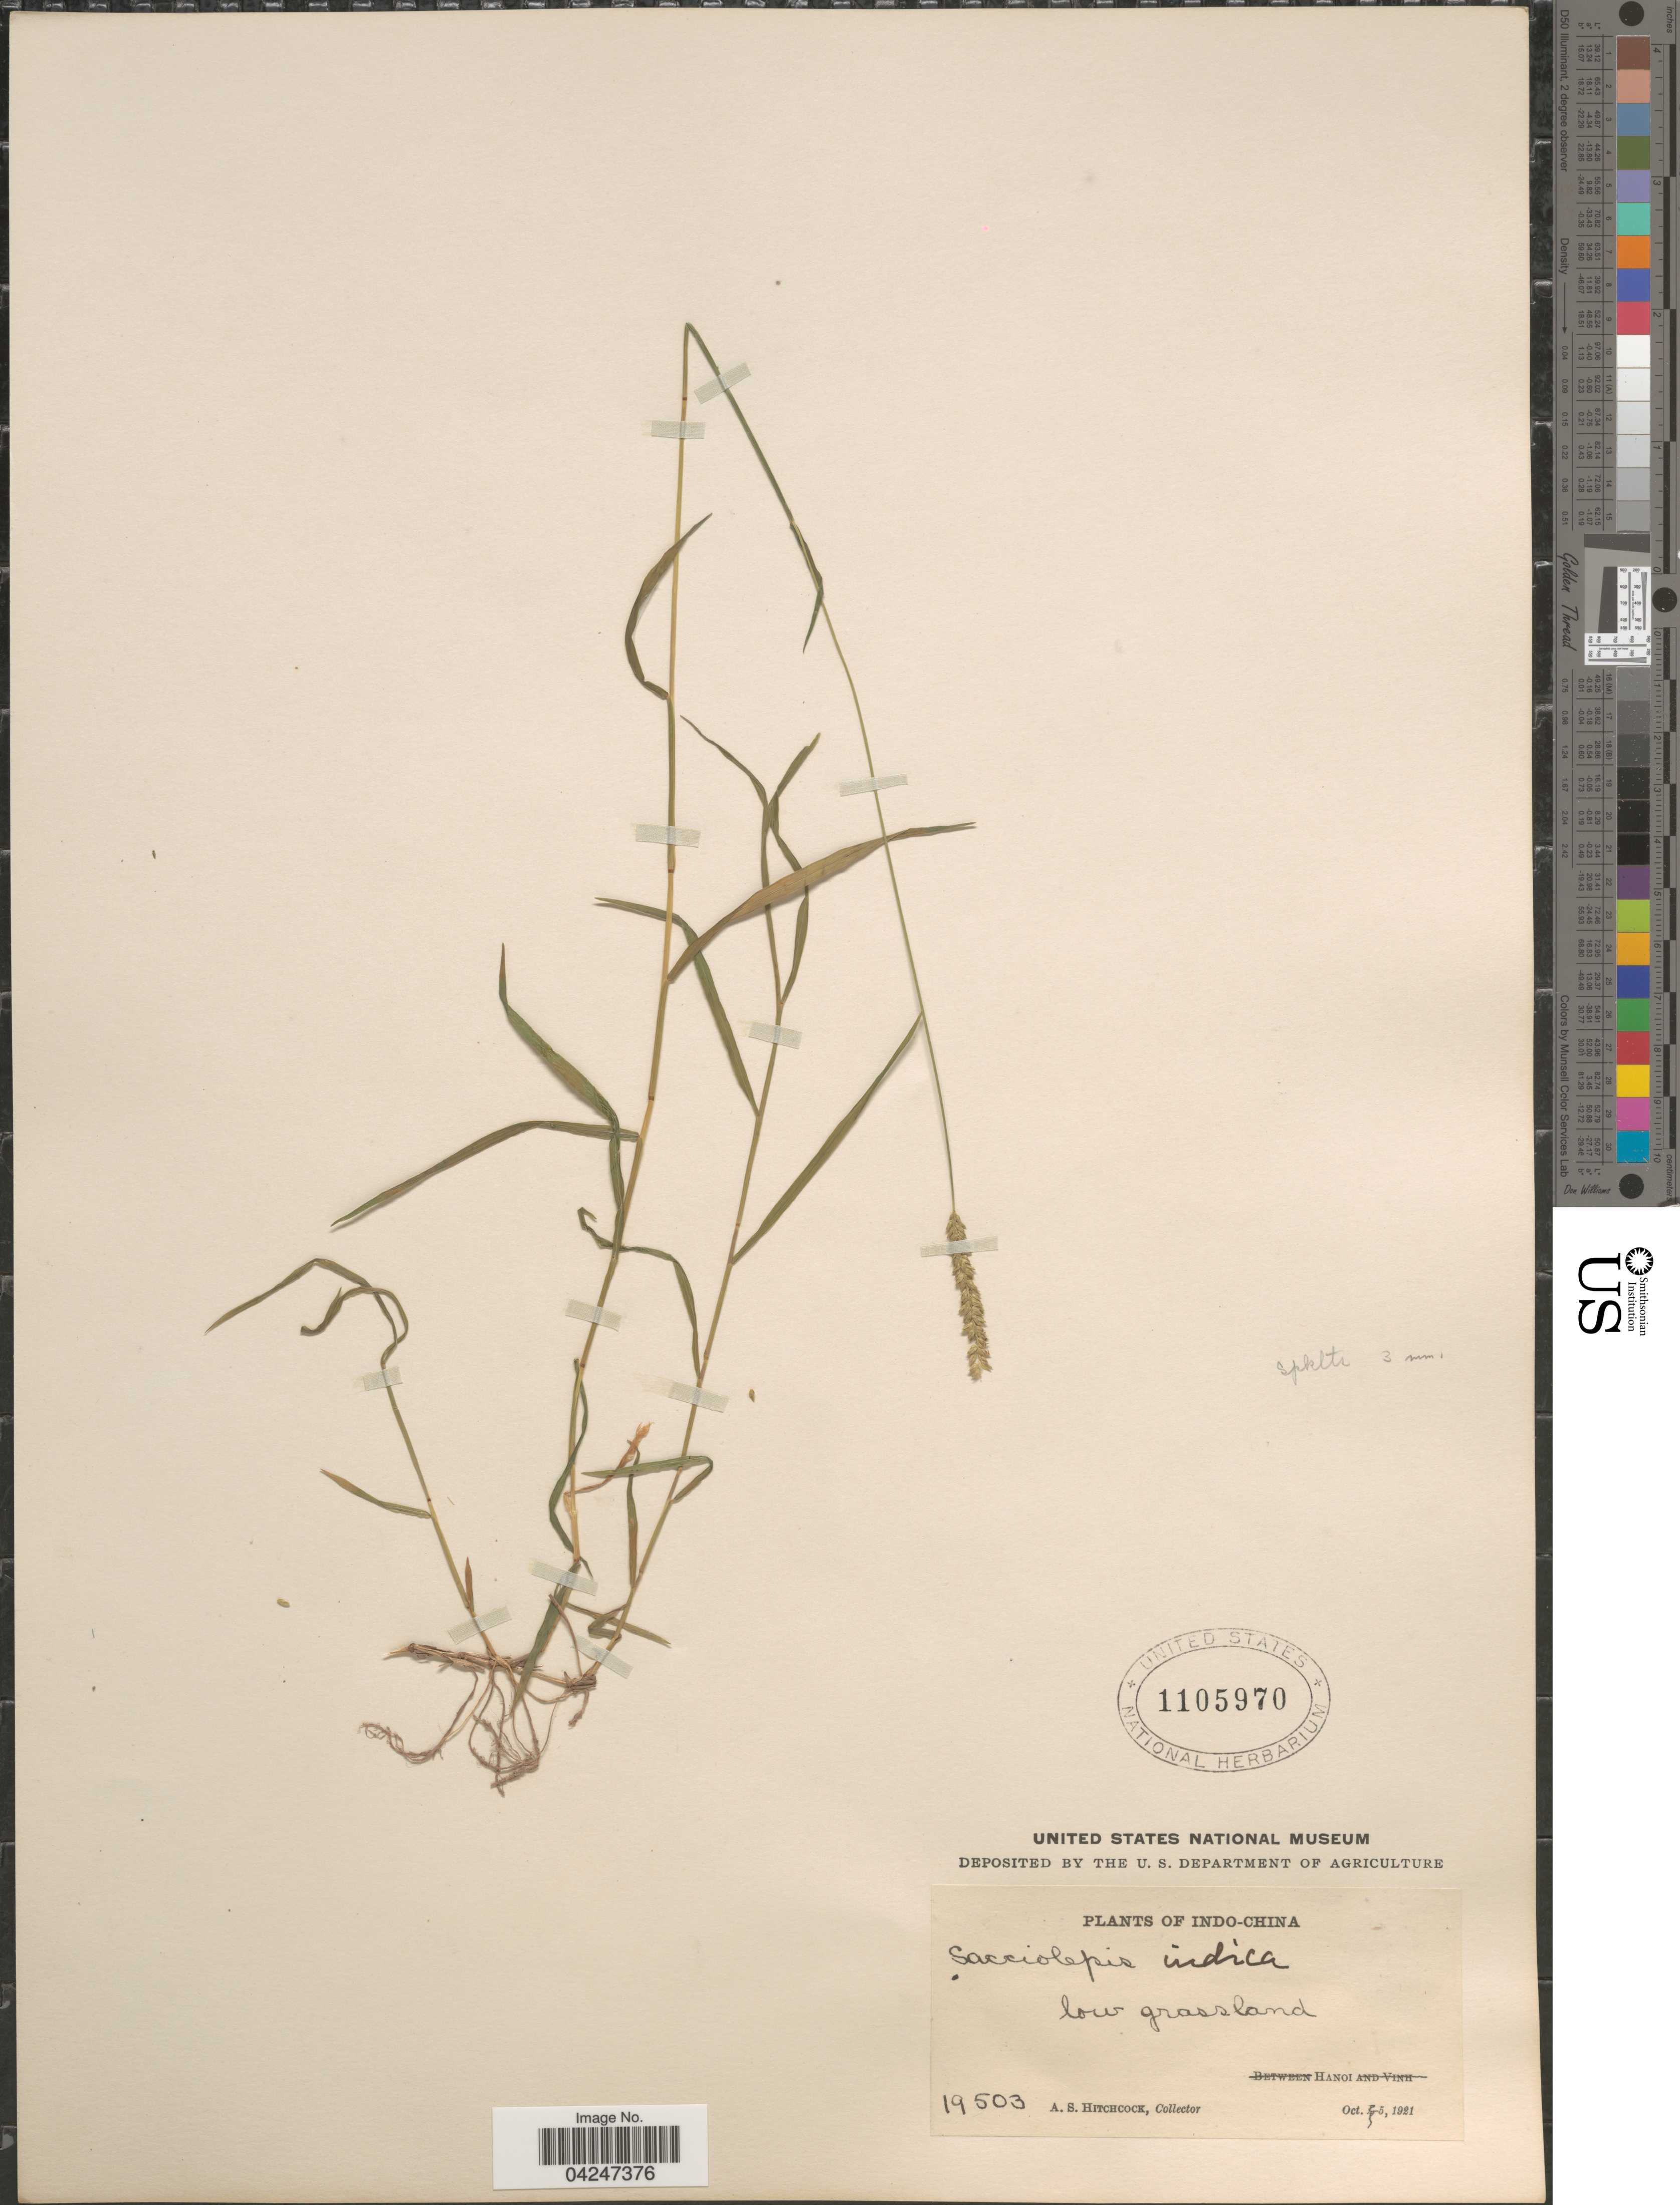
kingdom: Plantae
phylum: Tracheophyta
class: Liliopsida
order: Poales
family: Poaceae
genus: Sacciolepis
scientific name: Sacciolepis indica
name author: (L.) Chase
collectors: A. S. Hitchcock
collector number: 19503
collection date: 1921-10-05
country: Vietnam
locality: Indo-China. Low grassland. Hanoi.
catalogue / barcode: US 1105970